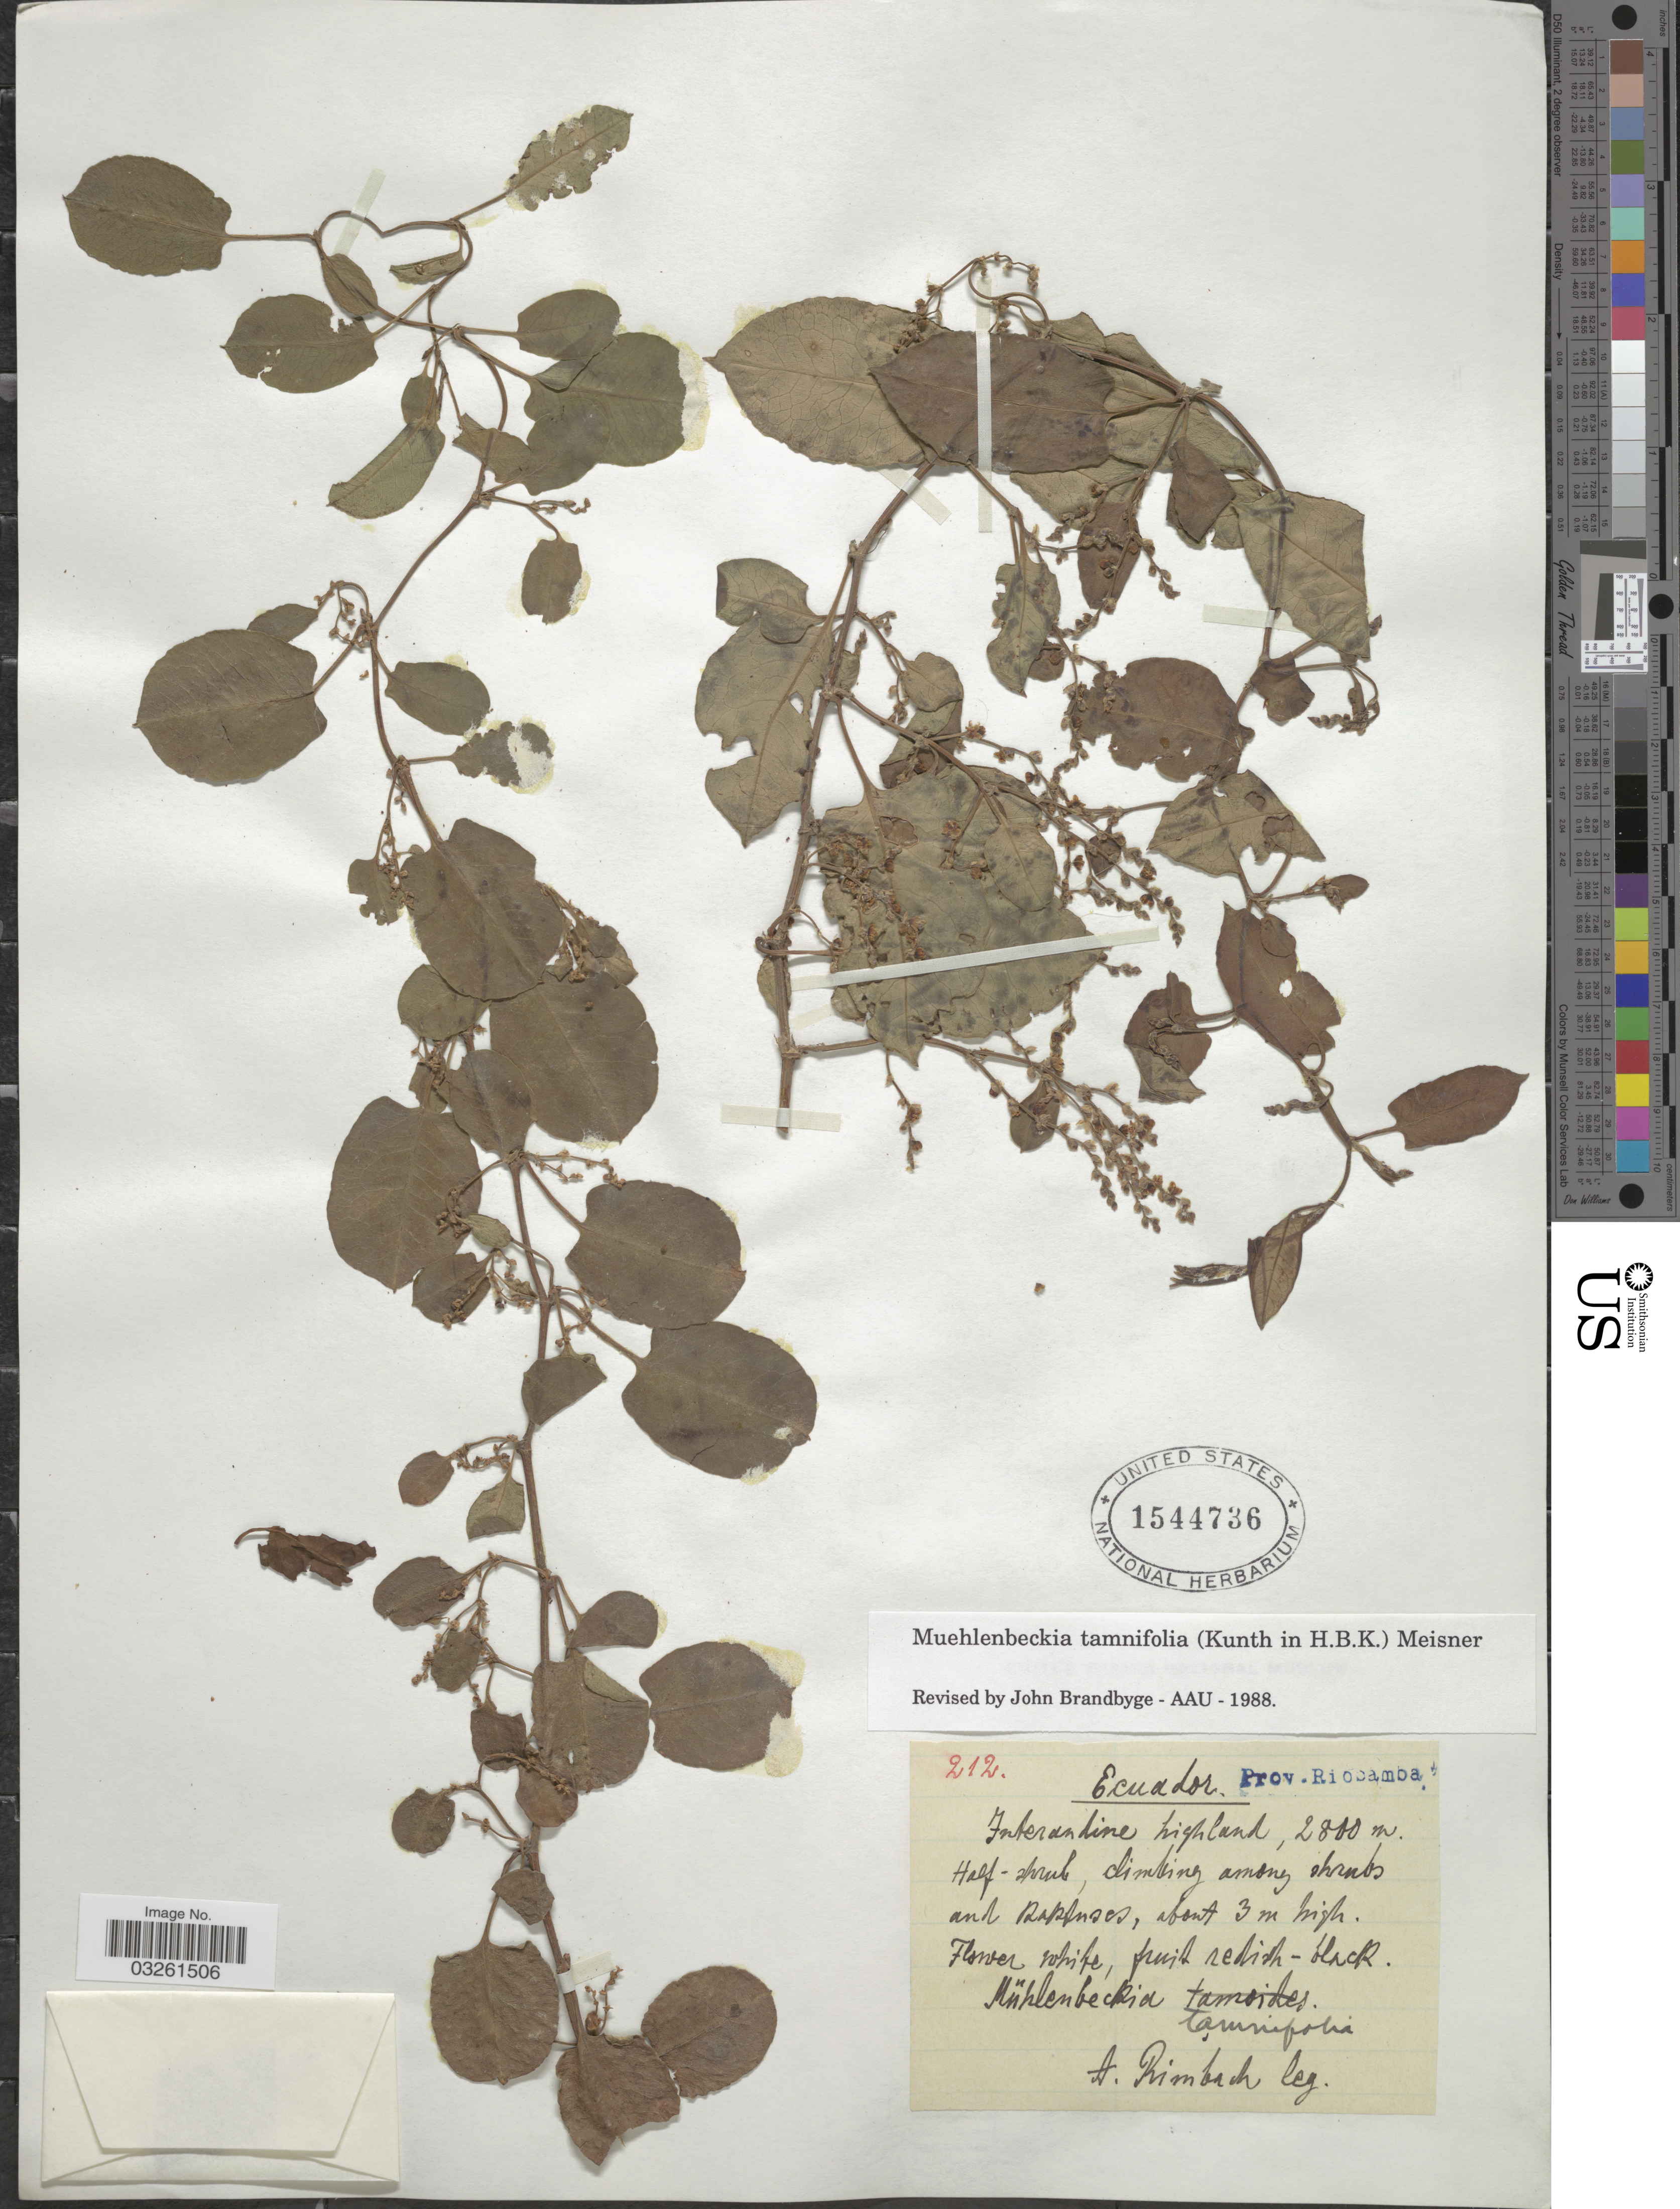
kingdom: Plantae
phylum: Tracheophyta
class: Magnoliopsida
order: Caryophyllales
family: Polygonaceae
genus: Muehlenbeckia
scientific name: Muehlenbeckia tamnifolia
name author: (Kunth) Meisn.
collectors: A. Rimbach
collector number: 212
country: Ecuador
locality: Prov. Riobamba.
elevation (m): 2800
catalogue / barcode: US 1544736